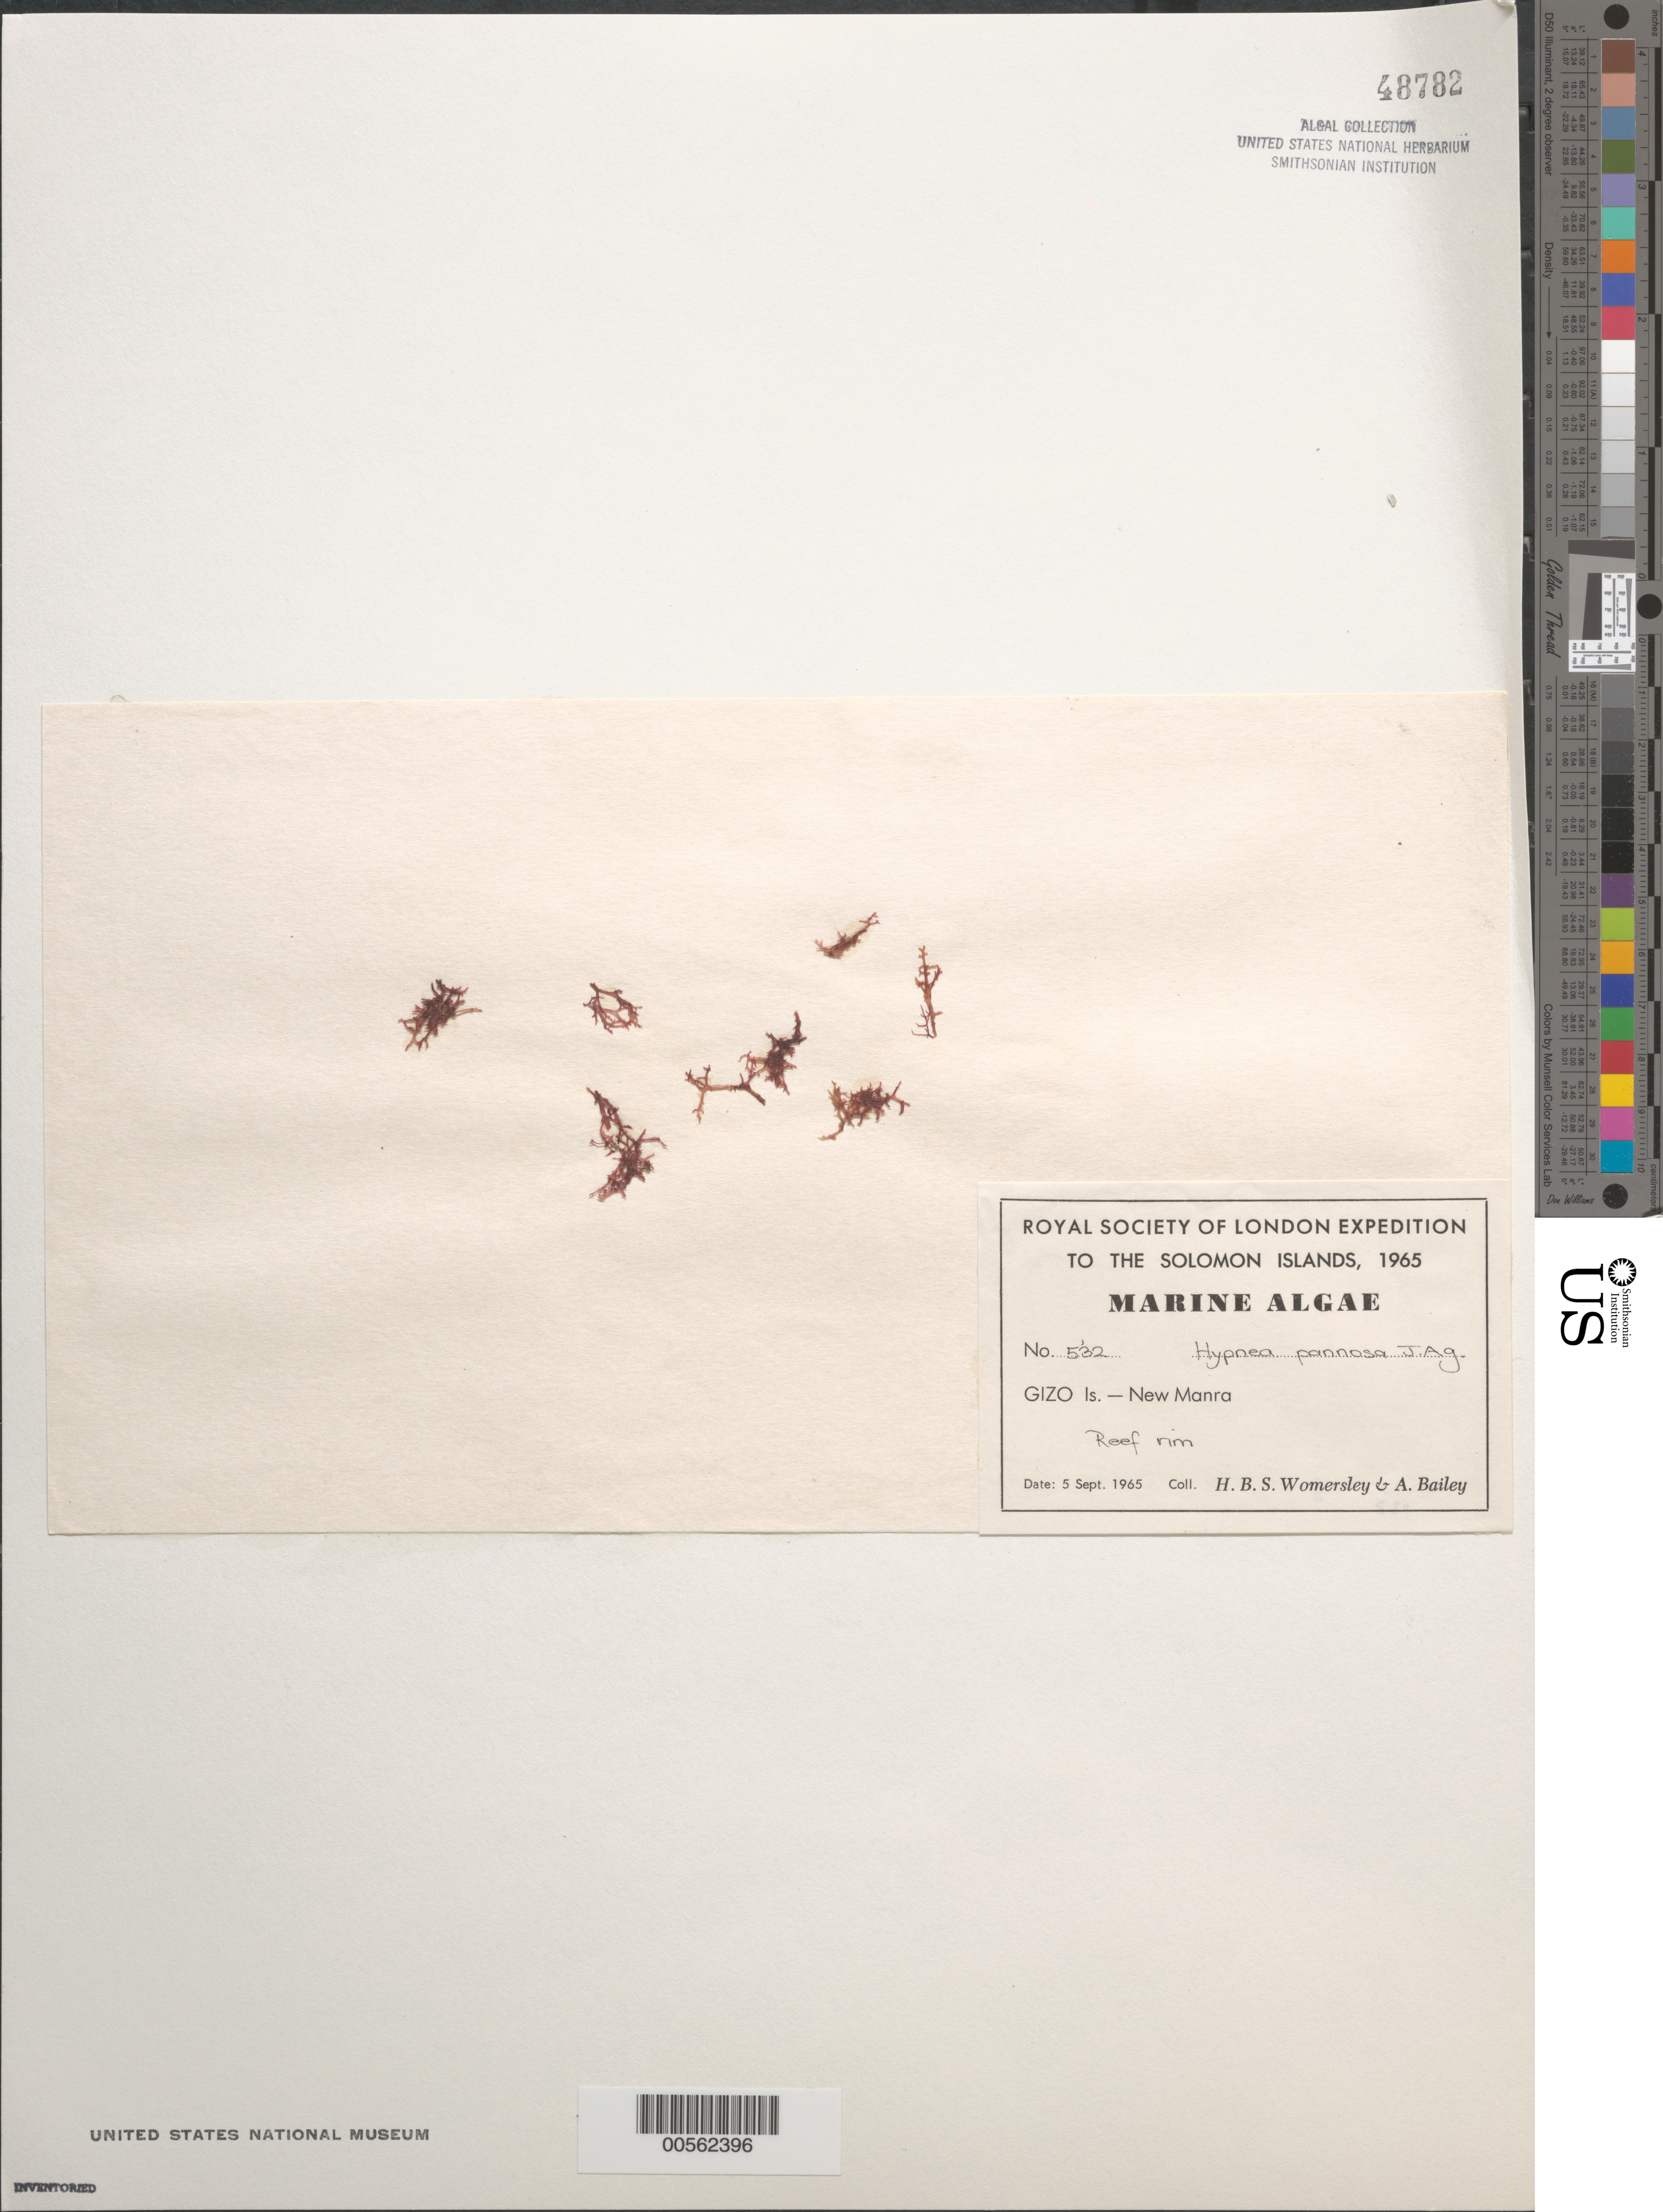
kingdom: Plantae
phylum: Rhodophyta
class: Florideophyceae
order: Gigartinales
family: Cystocloniaceae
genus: Hypnea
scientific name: Hypnea pannosa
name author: J. Agardh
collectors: H. B. S. Womersley & A. Bailey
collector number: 532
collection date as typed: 05 Sep 1965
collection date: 1965-09-05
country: Solomon Islands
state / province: Western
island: Ghizo [Gizo]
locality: New Manra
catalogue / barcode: US 48782